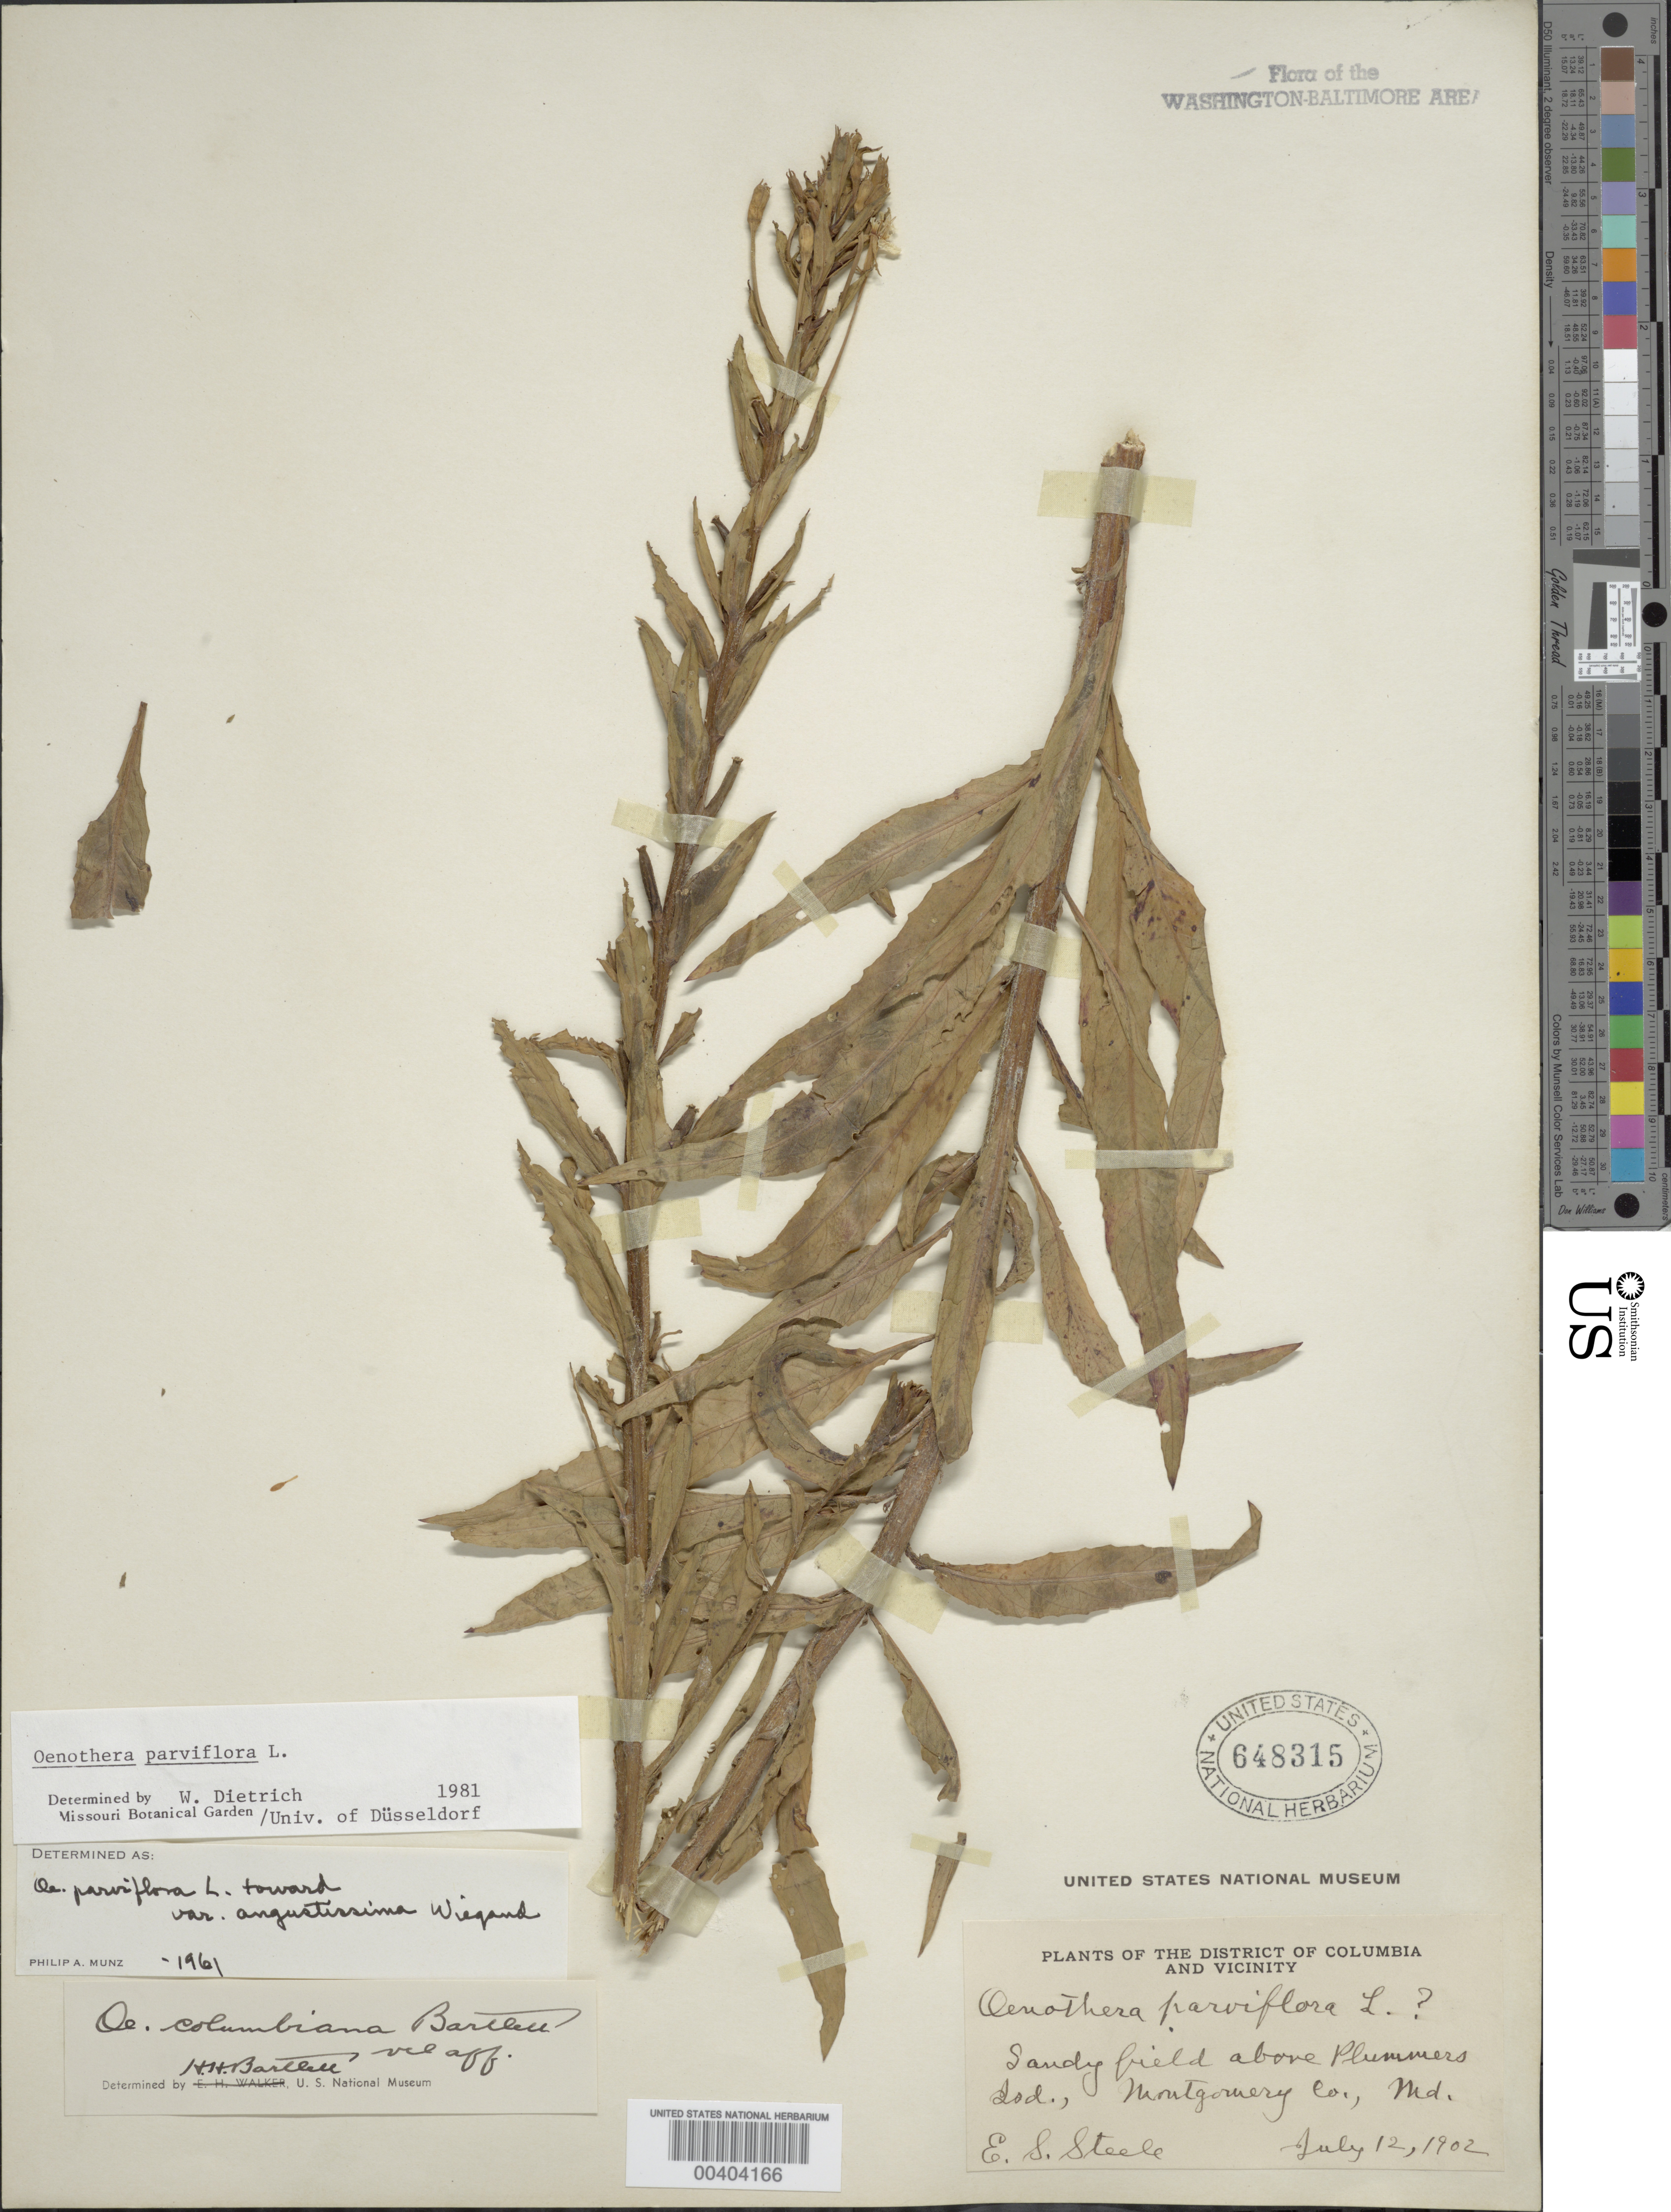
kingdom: Plantae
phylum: Tracheophyta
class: Magnoliopsida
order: Myrtales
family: Onagraceae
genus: Oenothera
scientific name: Oenothera parviflora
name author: L.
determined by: Dietrich, W.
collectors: E. Steele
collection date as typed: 12 Jul 1902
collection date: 1902-07-12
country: United States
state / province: Maryland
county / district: Montgomery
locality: Above Plummers Island C. & O. Canal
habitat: Sandy field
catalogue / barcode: US 648315